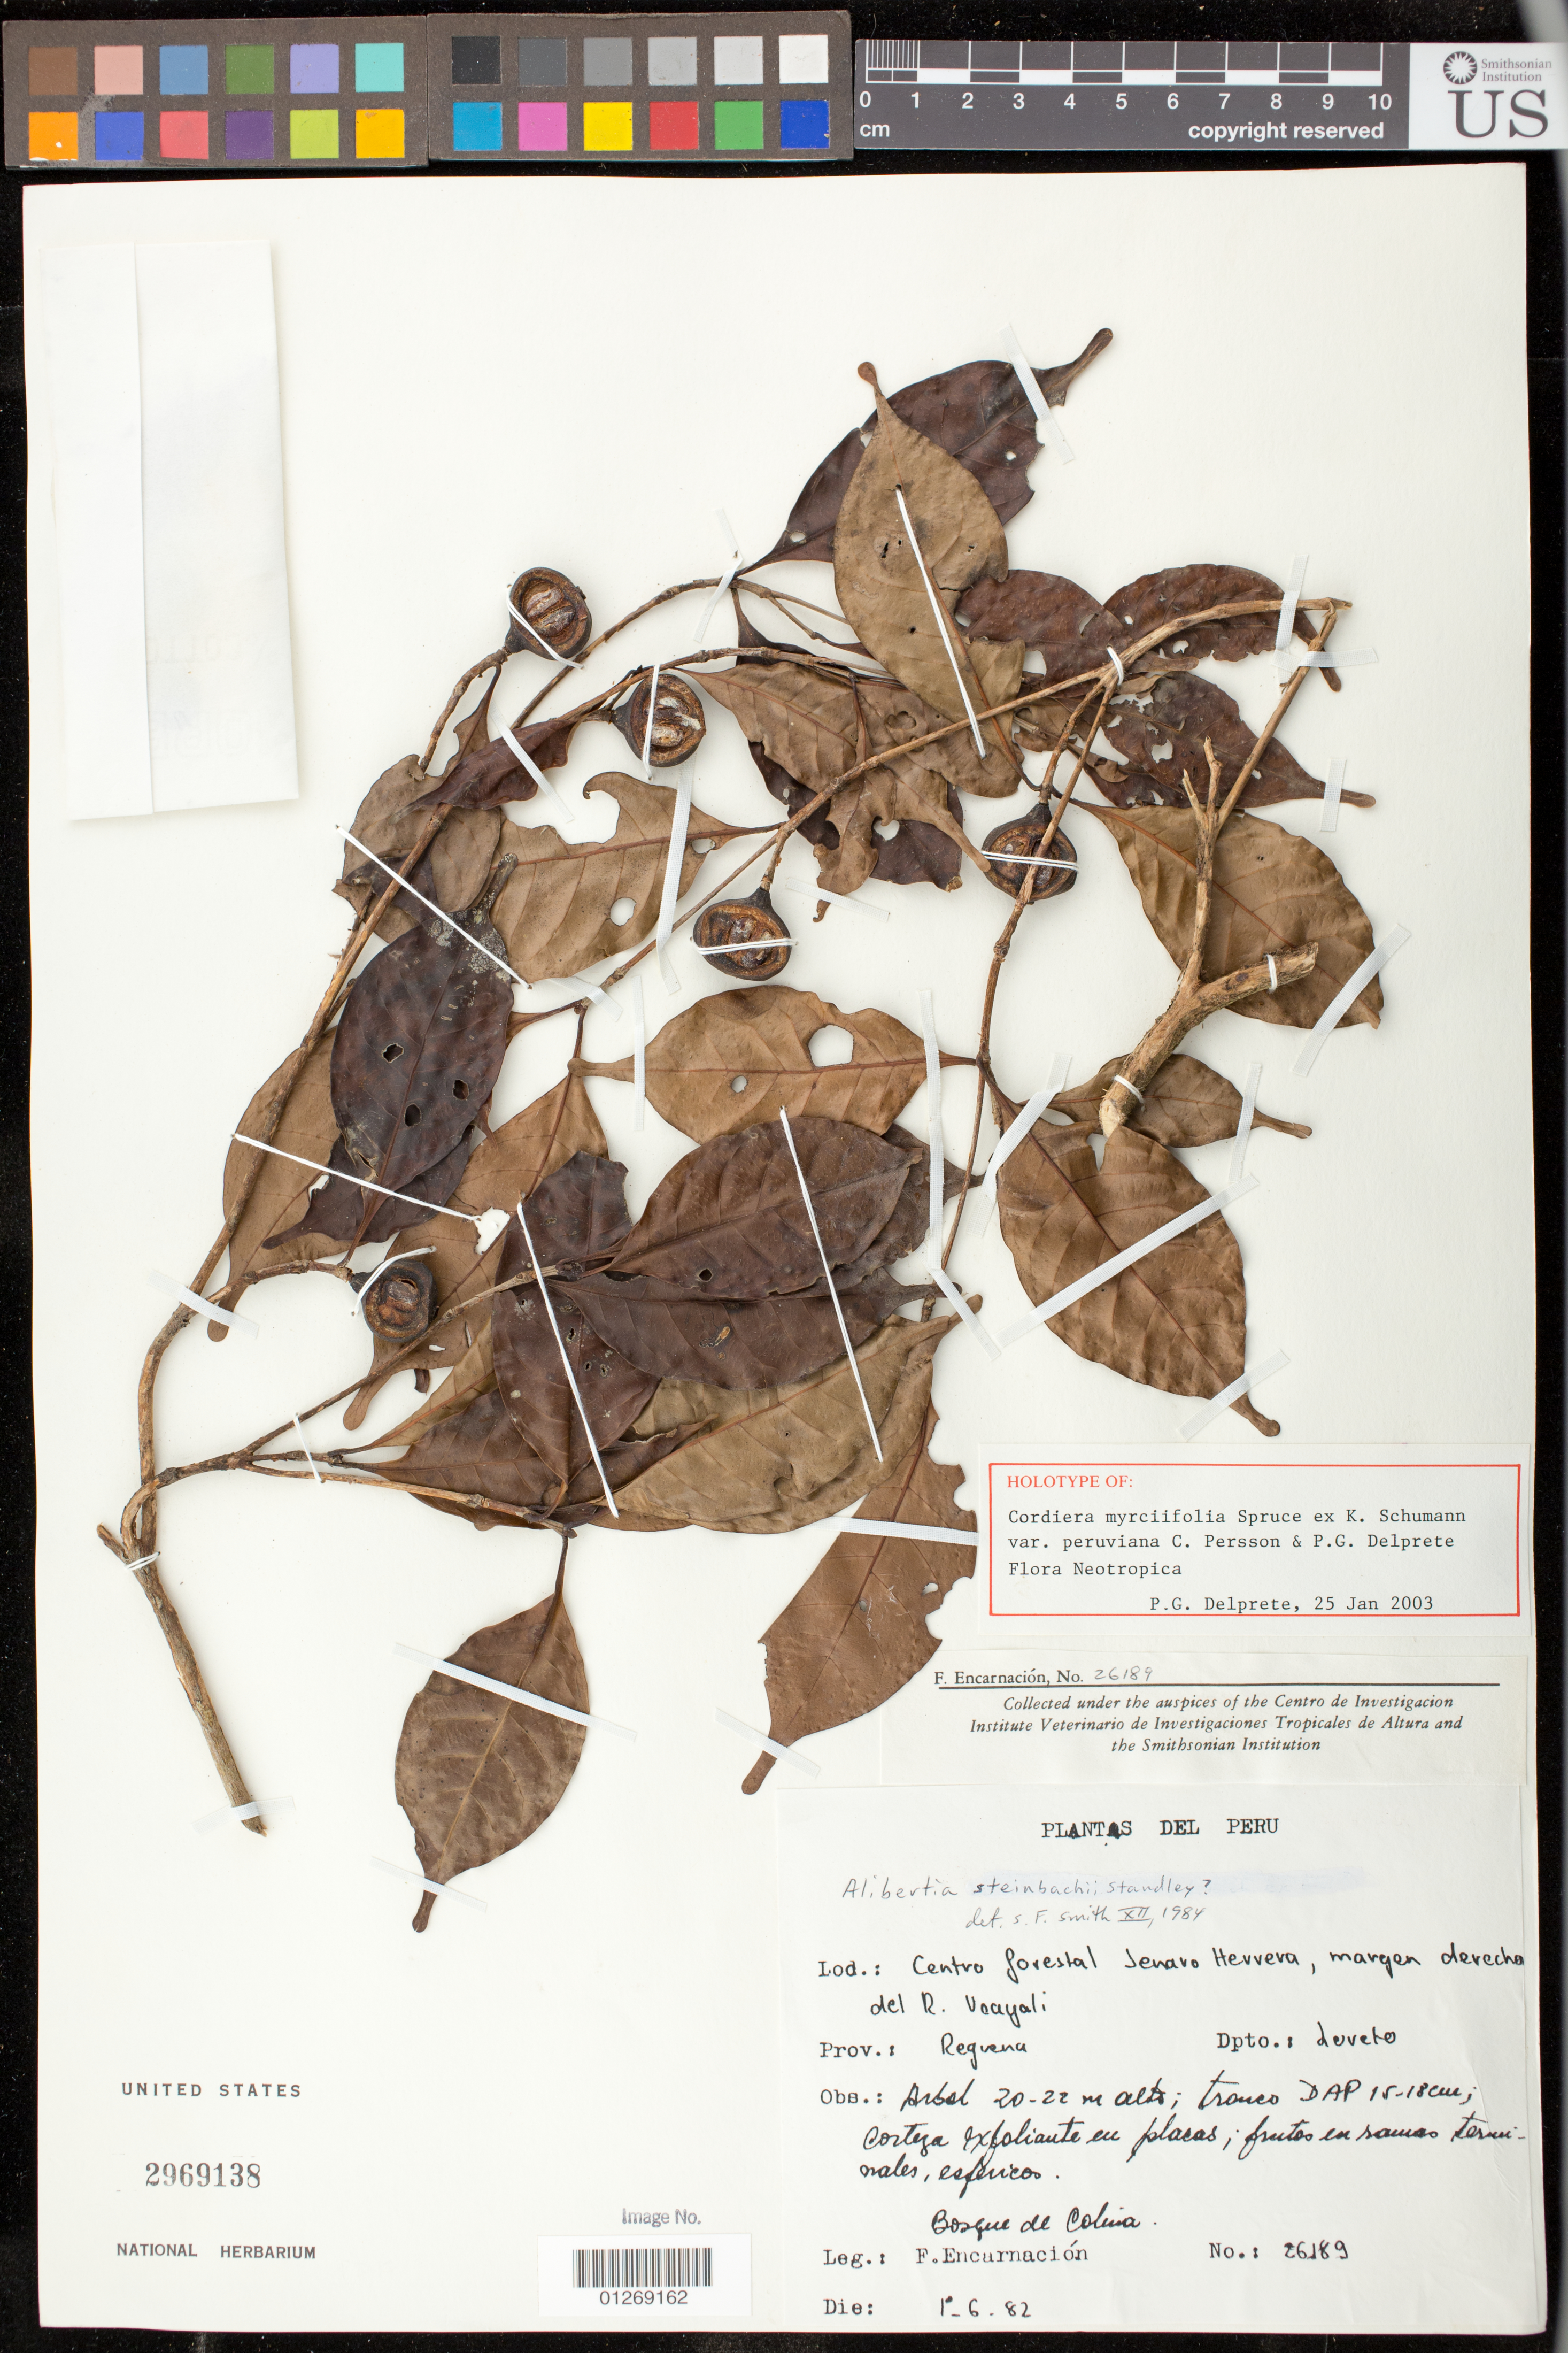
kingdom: Plantae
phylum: Tracheophyta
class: Magnoliopsida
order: Gentianales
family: Rubiaceae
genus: Cordiera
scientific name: Cordiera myrciifolia var. peruviana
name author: C.H. Perss. & Delprete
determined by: Delprete, P. G., Herb. de Guyane Cay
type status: Isotype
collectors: F. Encarnación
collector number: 26189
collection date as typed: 1 - 6 - 82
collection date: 1982-06-01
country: Peru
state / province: Loreto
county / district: Requena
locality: Centro forestal Jenaro Herrera, margen derecho del R. Ucayali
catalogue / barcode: US 2969138